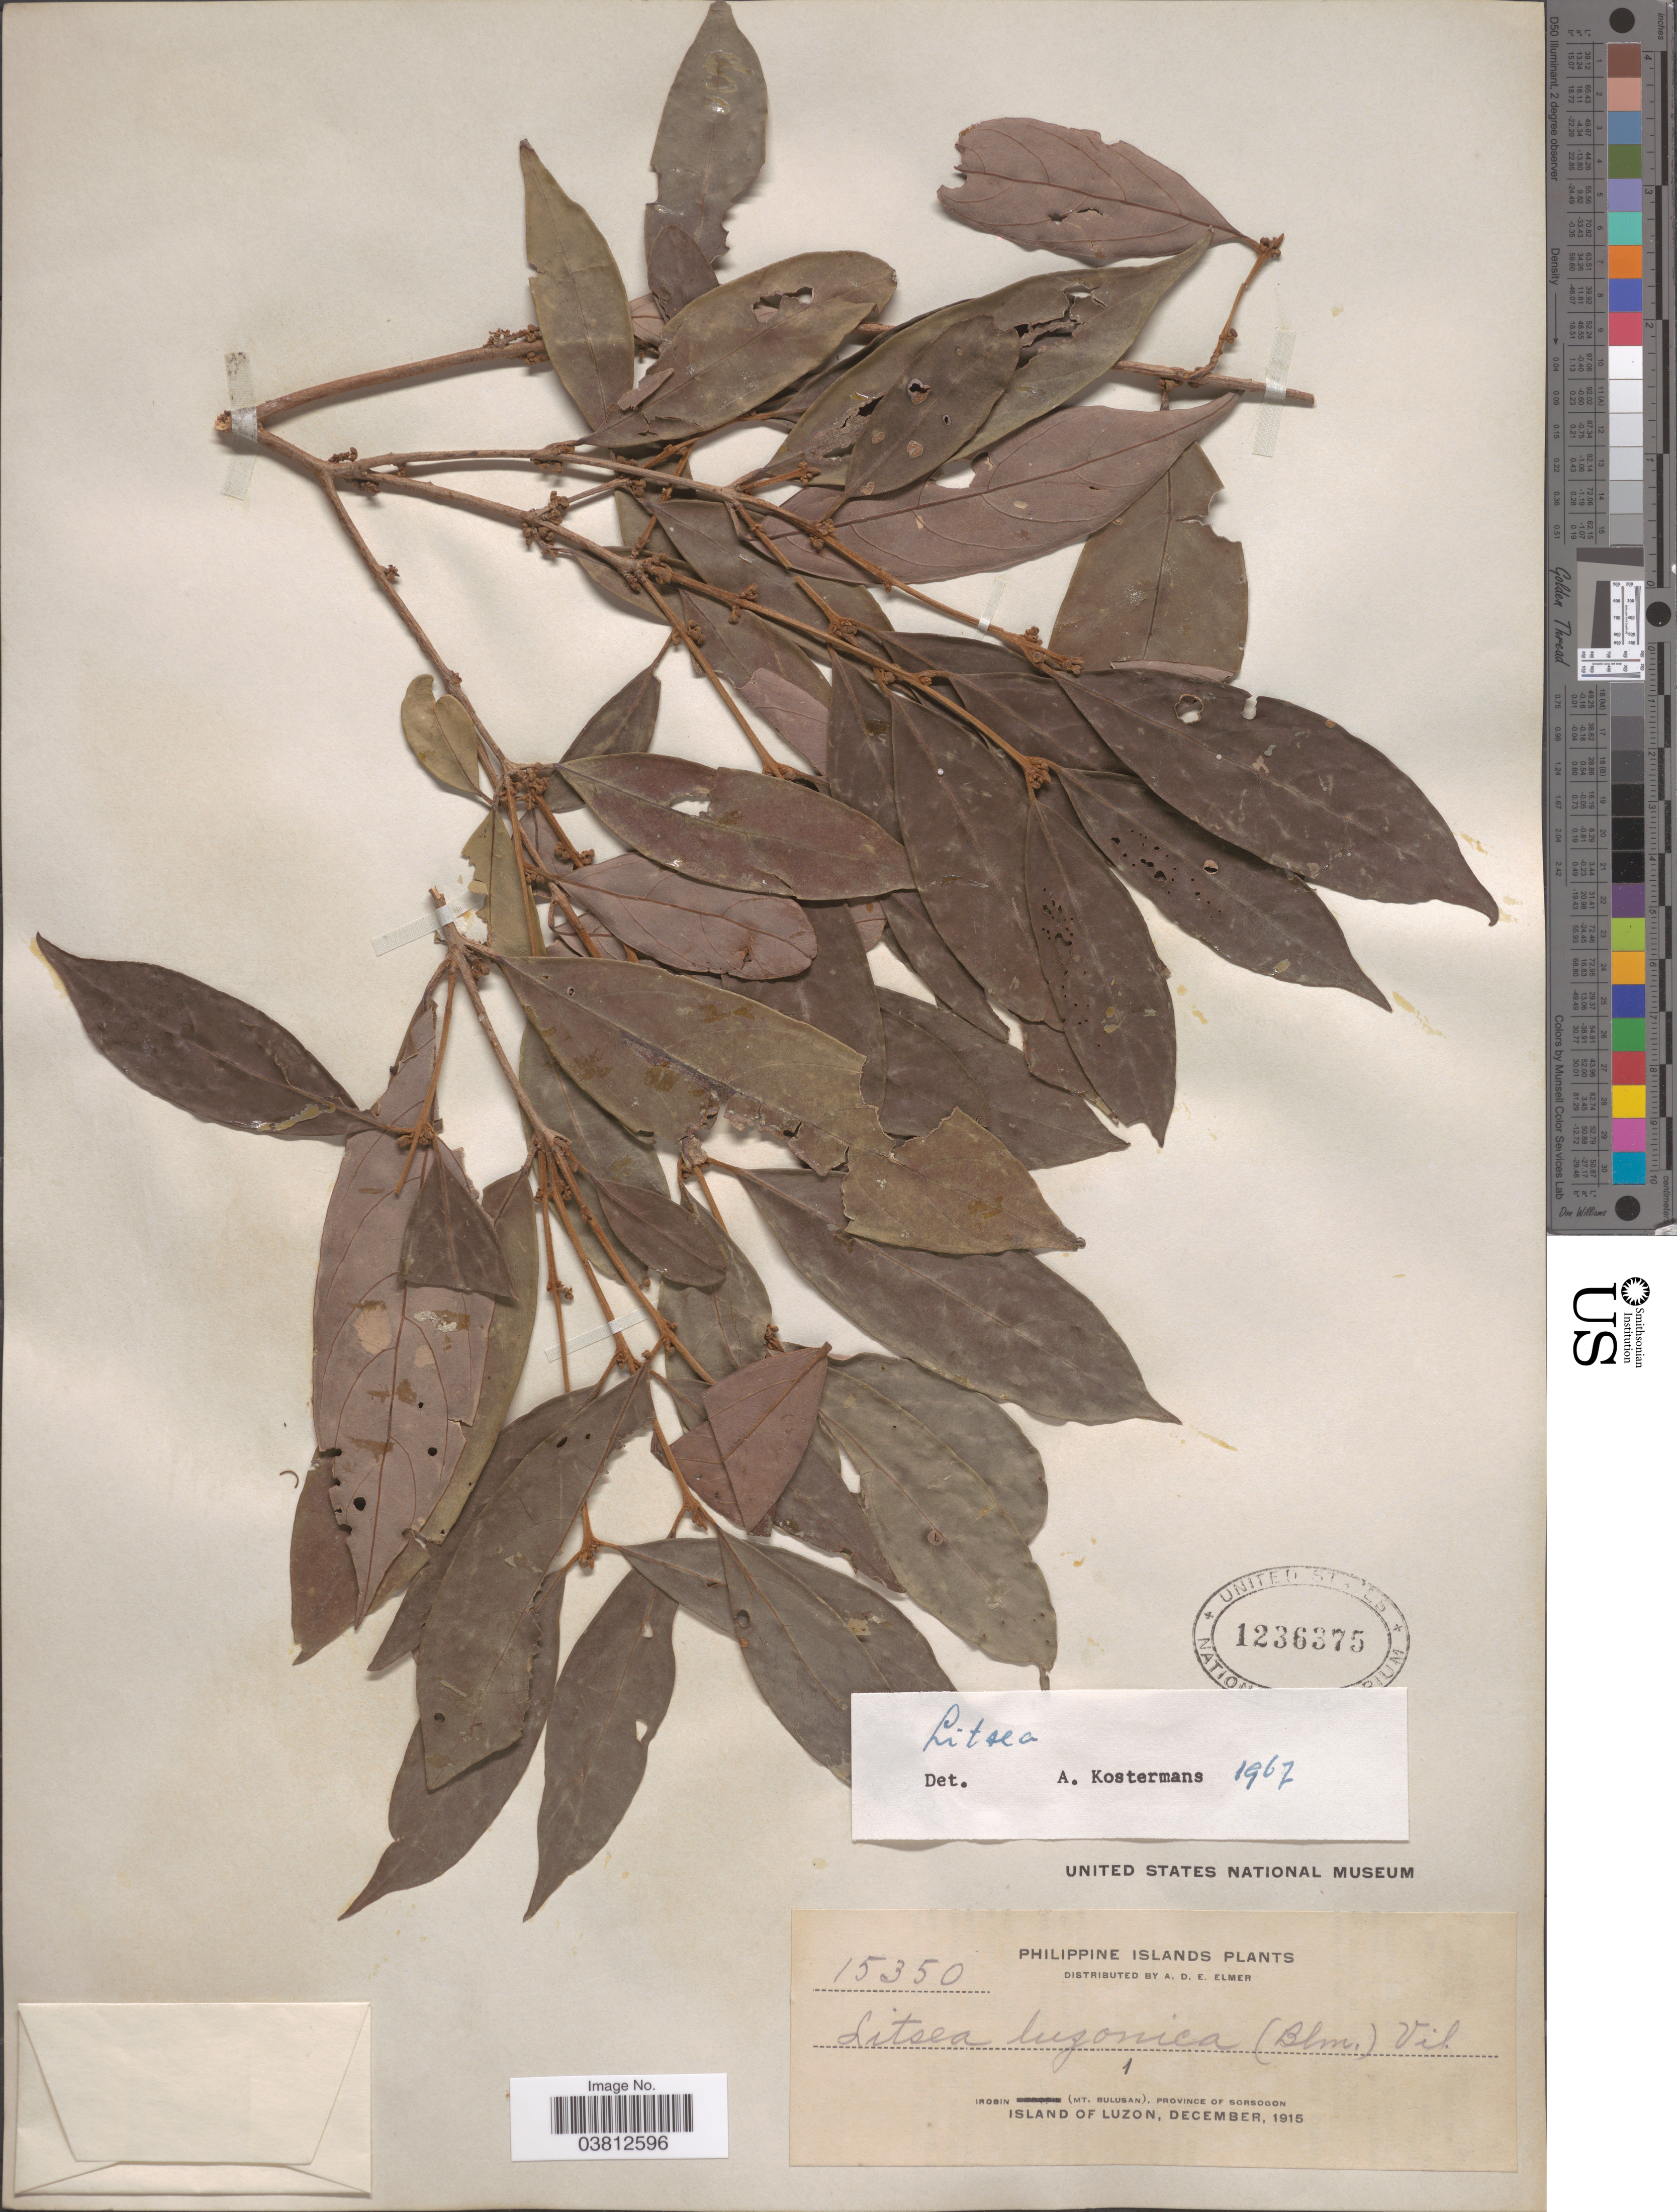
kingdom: Plantae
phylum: Tracheophyta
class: Magnoliopsida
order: Laurales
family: Lauraceae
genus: Litsea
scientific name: Litsea sp.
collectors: A. D. E. Elmer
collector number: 15350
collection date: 1915-12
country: Philippines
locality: Philippine Islands. Irosin (Mt. Bulusan), Province of Sorsogon. Island of Luzon.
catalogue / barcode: US 1236375